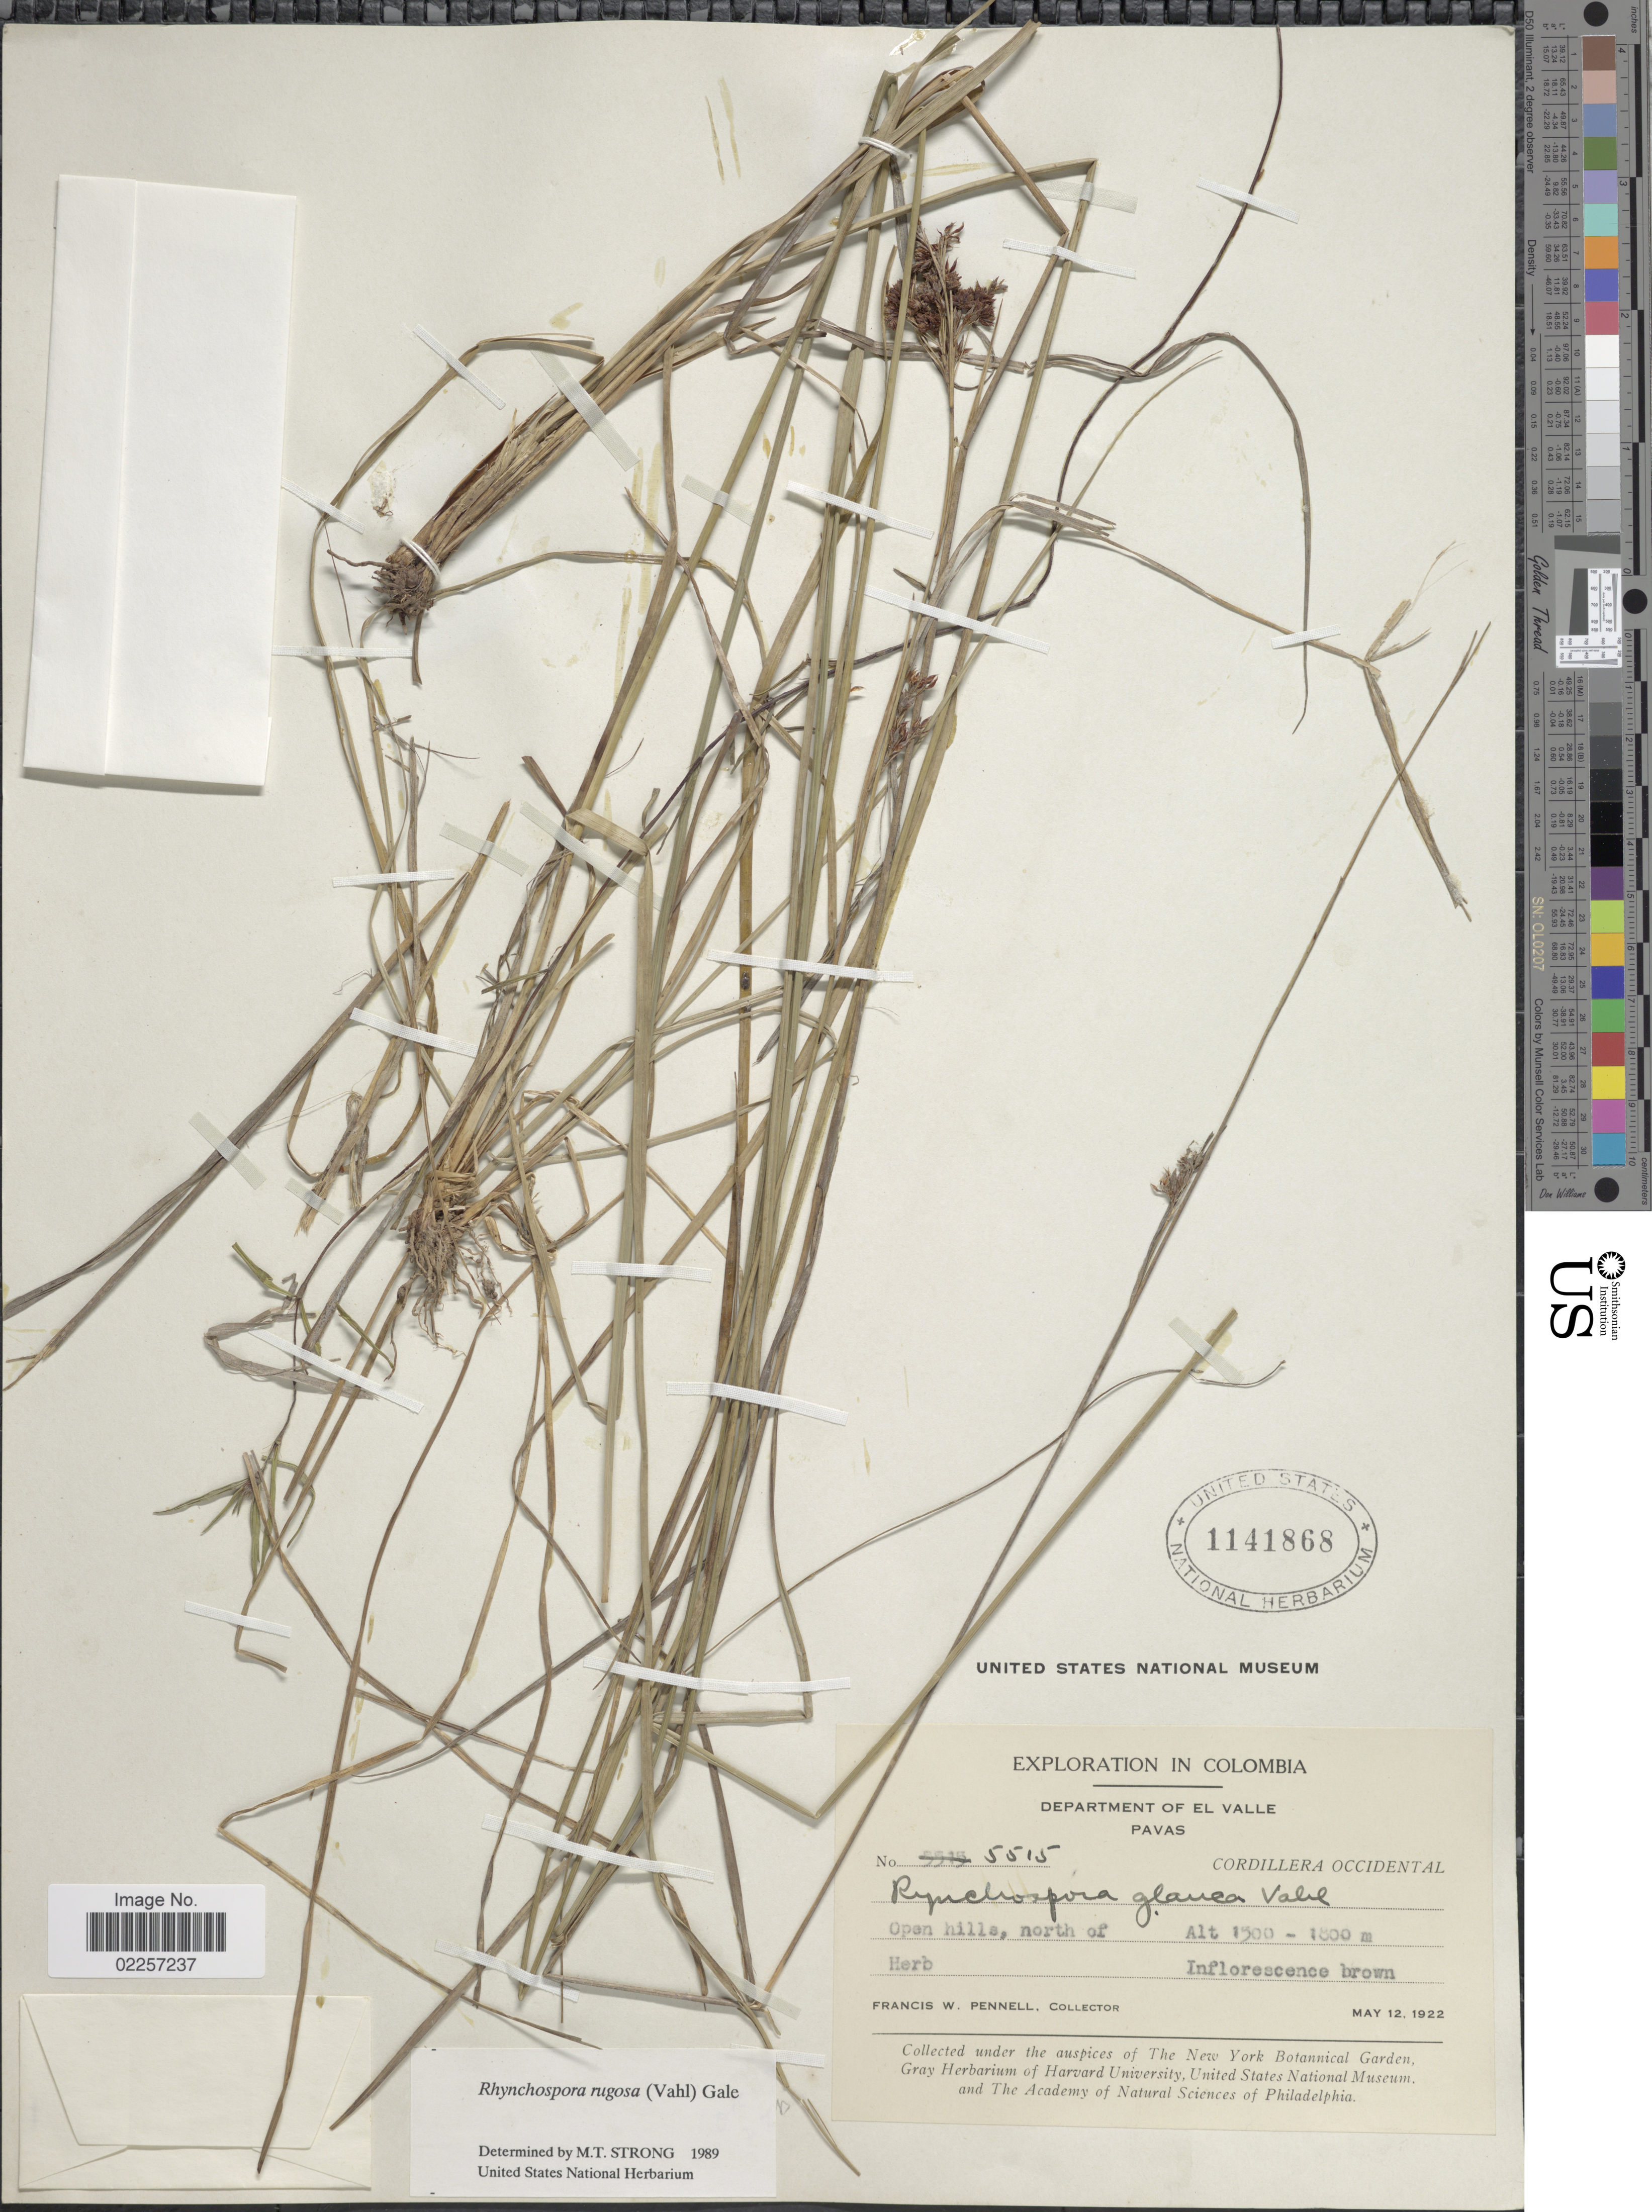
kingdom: Plantae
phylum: Tracheophyta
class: Liliopsida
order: Poales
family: Cyperaceae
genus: Rhynchospora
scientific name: Rhynchospora rugosa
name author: (Vahl) Gale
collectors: F. W. Pennell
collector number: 5515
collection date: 1922-05-12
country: Colombia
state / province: Valle del Cauca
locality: Department of El Valle, Cordillera Occidental, open hills, north of Pavas.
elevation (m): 1500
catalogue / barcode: US 1141868